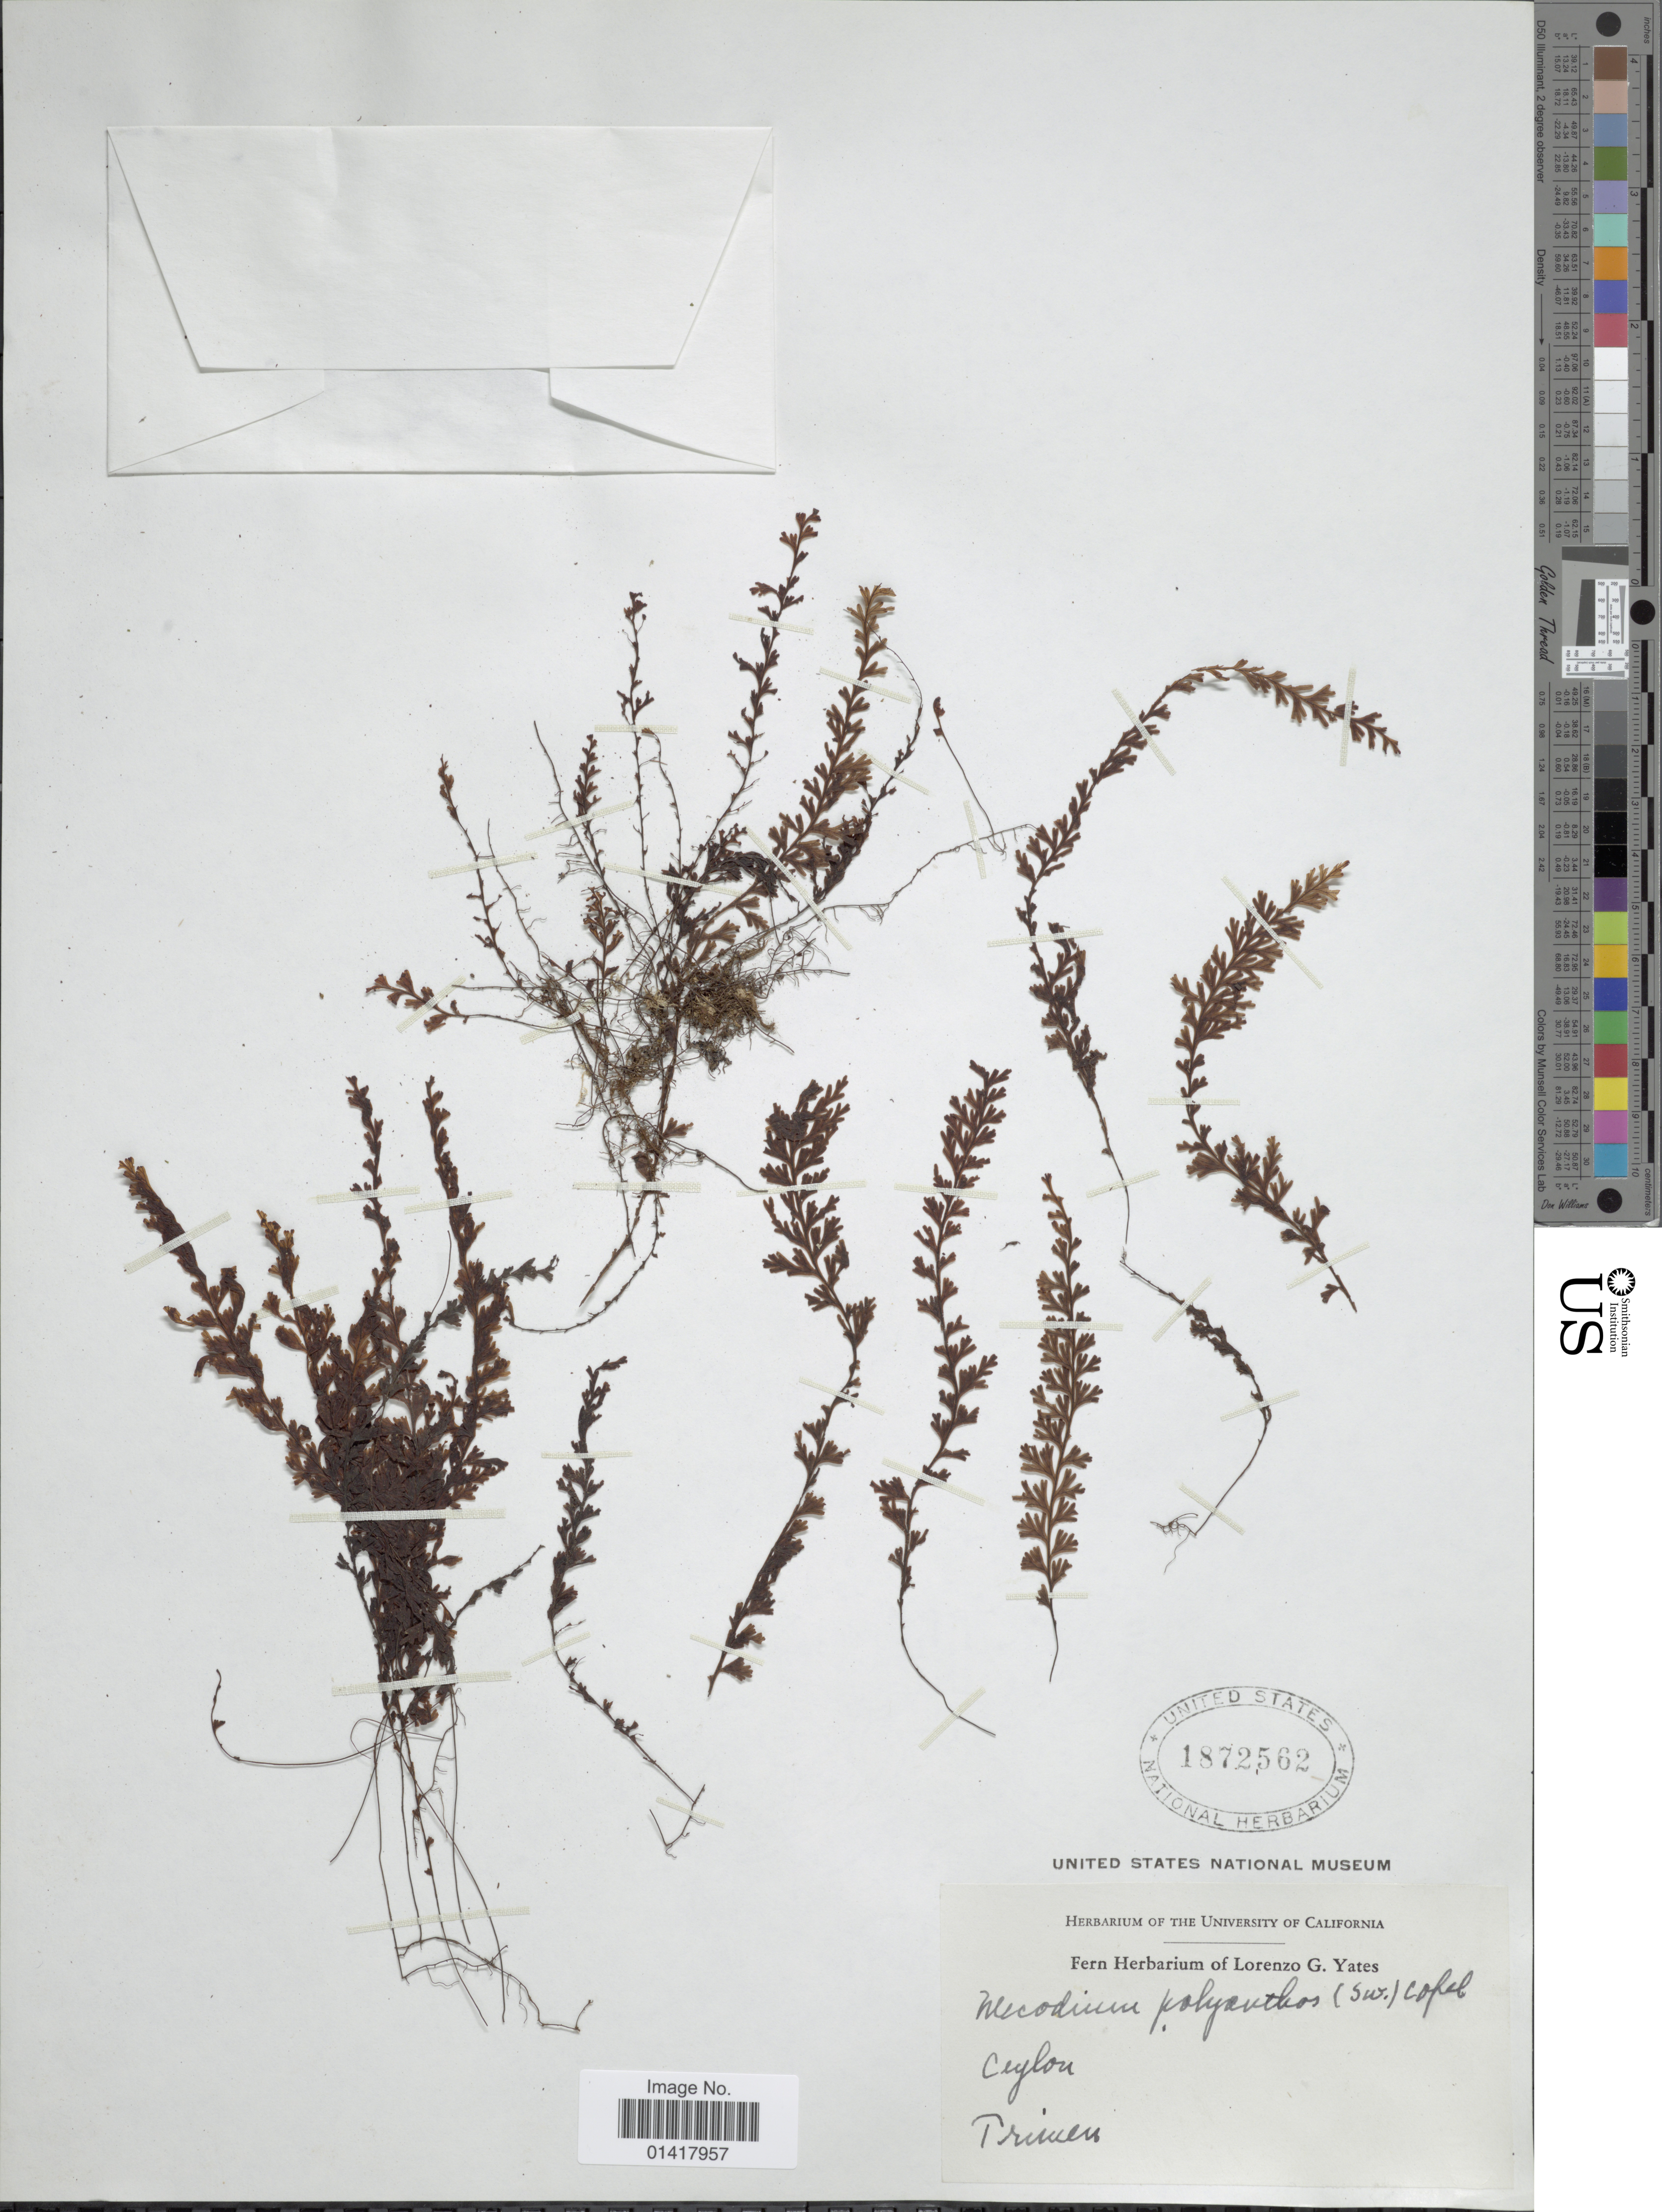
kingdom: Plantae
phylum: Tracheophyta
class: Polypodiopsida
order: Hymenophyllales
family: Hymenophyllaceae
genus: Hymenophyllum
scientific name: Hymenophyllum polyanthos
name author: (Sw.) Sw.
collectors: L. G. Yates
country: Sri Lanka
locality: Ceylon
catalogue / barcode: US 1872562